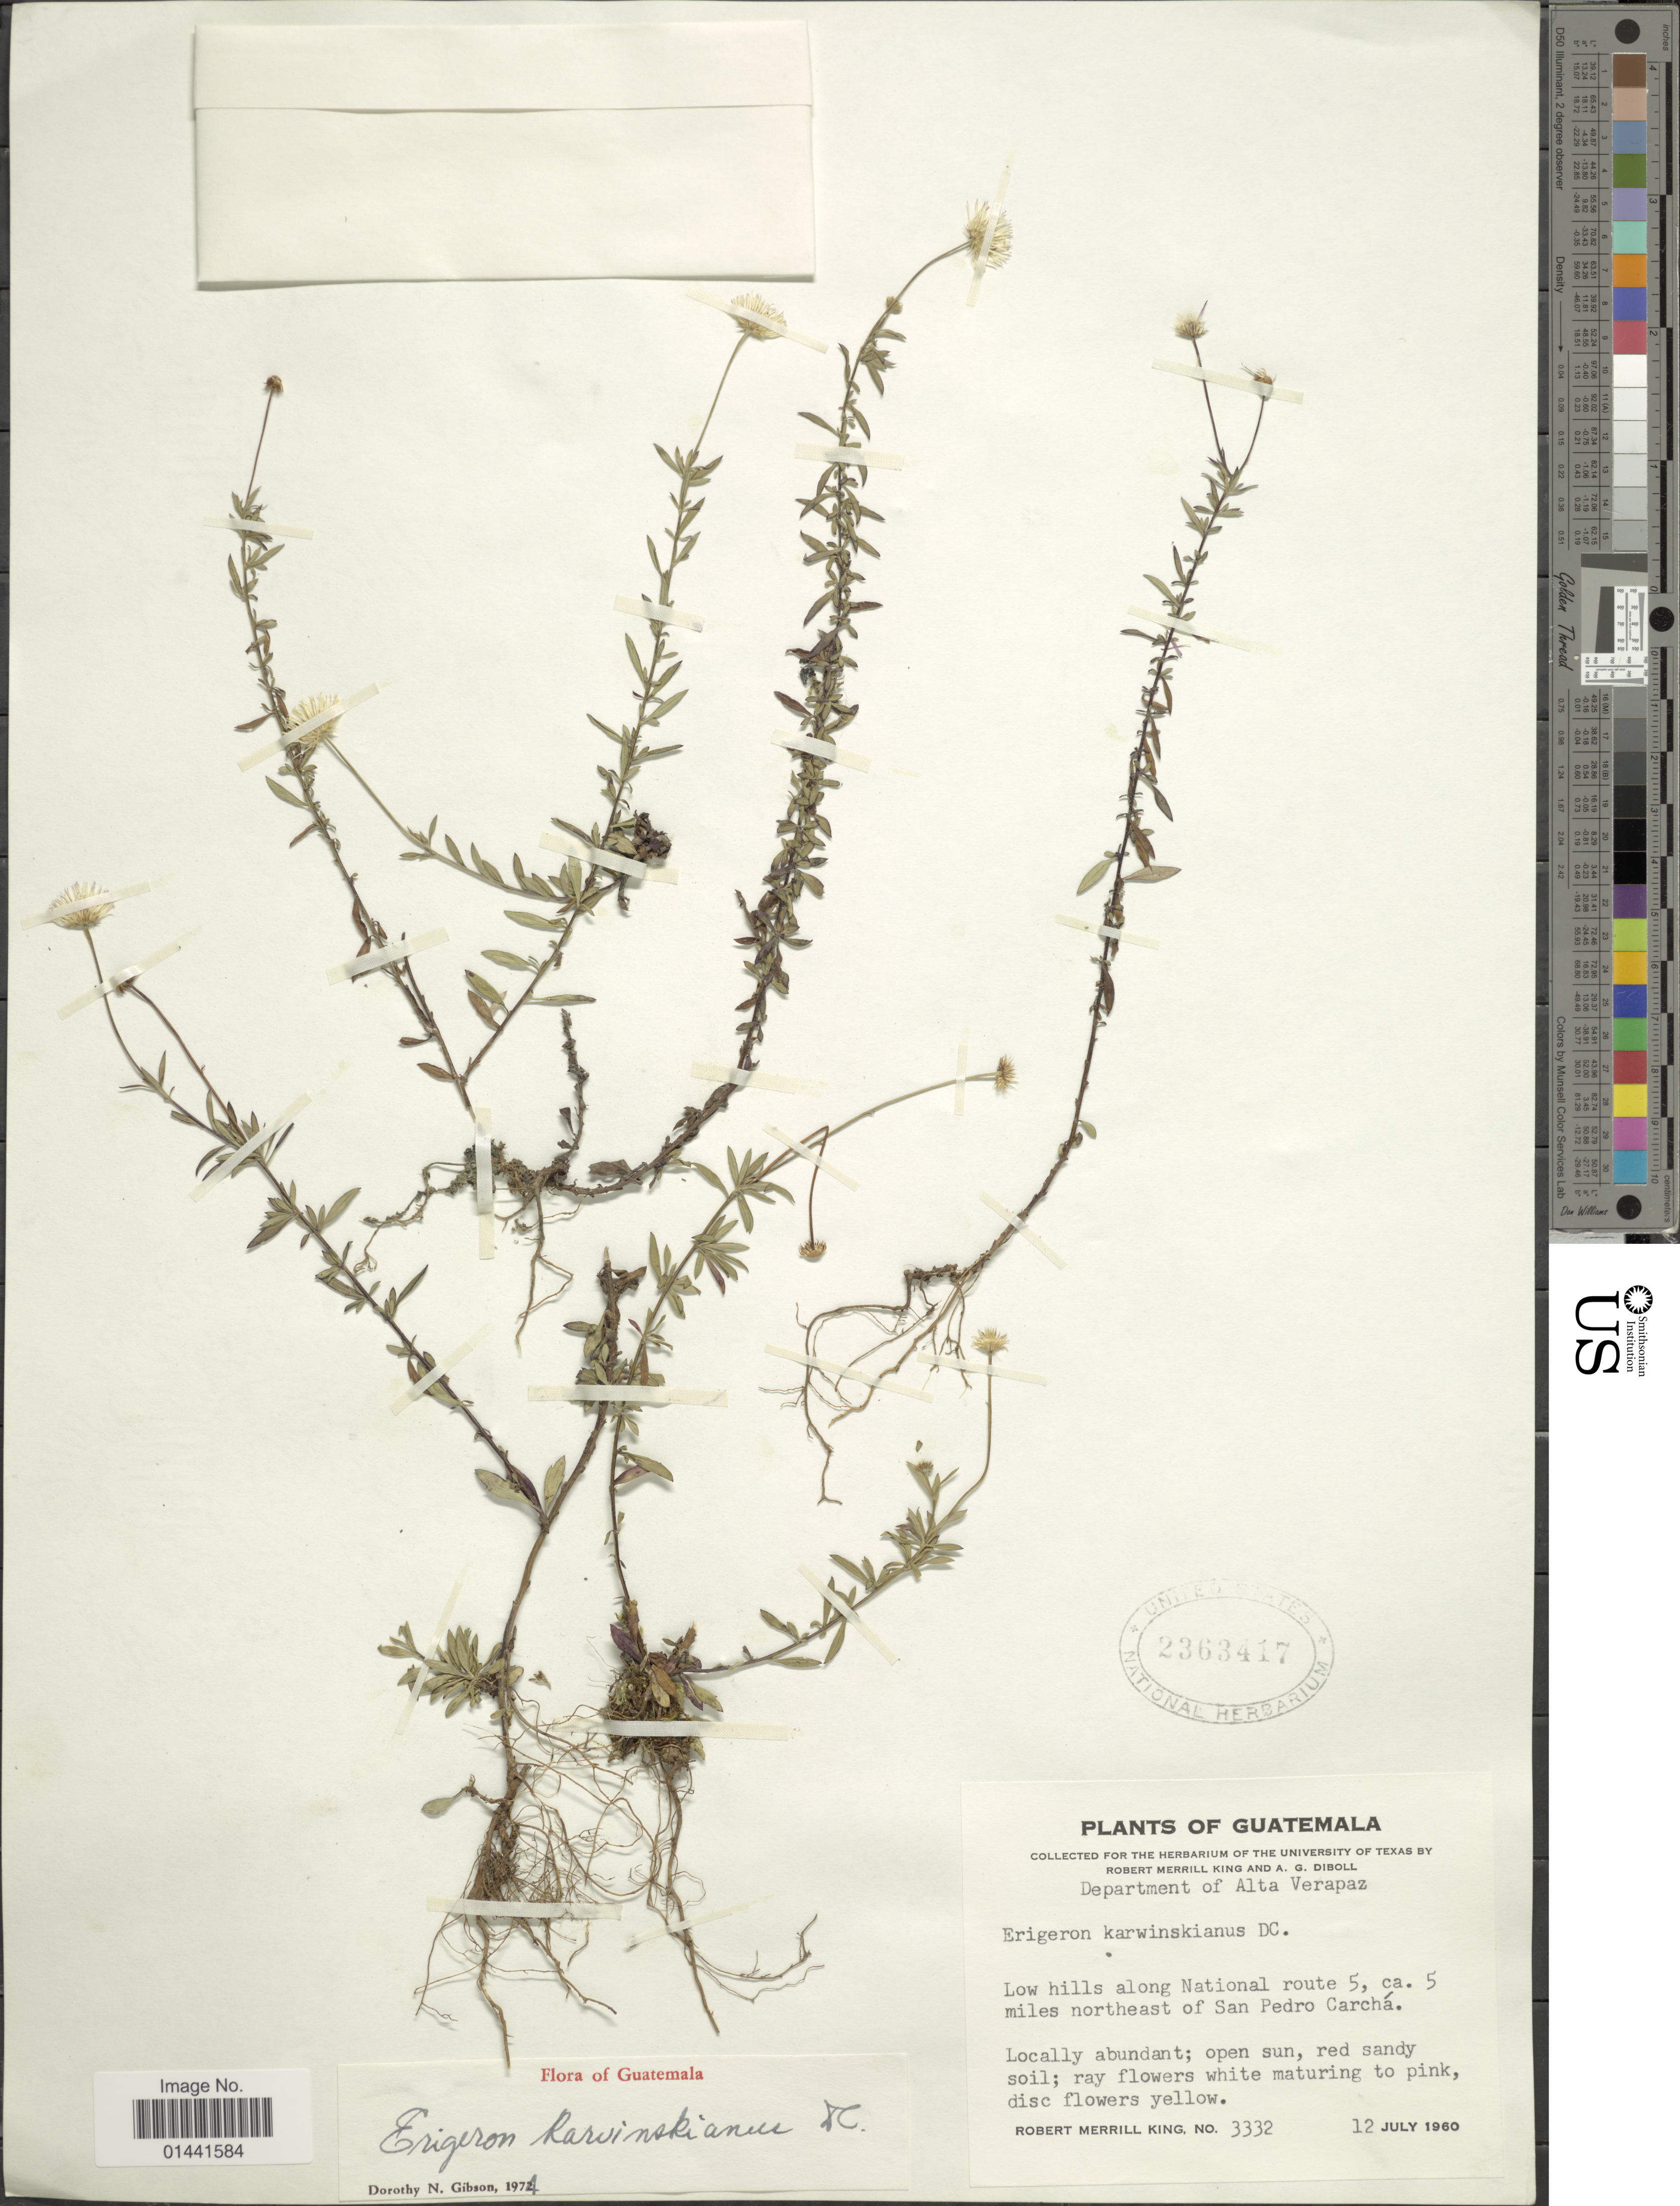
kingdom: Plantae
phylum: Tracheophyta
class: Magnoliopsida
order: Asterales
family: Asteraceae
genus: Erigeron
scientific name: Erigeron karvinskianus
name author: DC.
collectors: R. M. King & A. Diboll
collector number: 3332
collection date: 1960-07-12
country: Guatemala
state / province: Alta Verapaz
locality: Low hills along National route 5, ca. 5 miles northeast of San Pedro Carchá, Locally abundant; open sun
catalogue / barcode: US 2363417